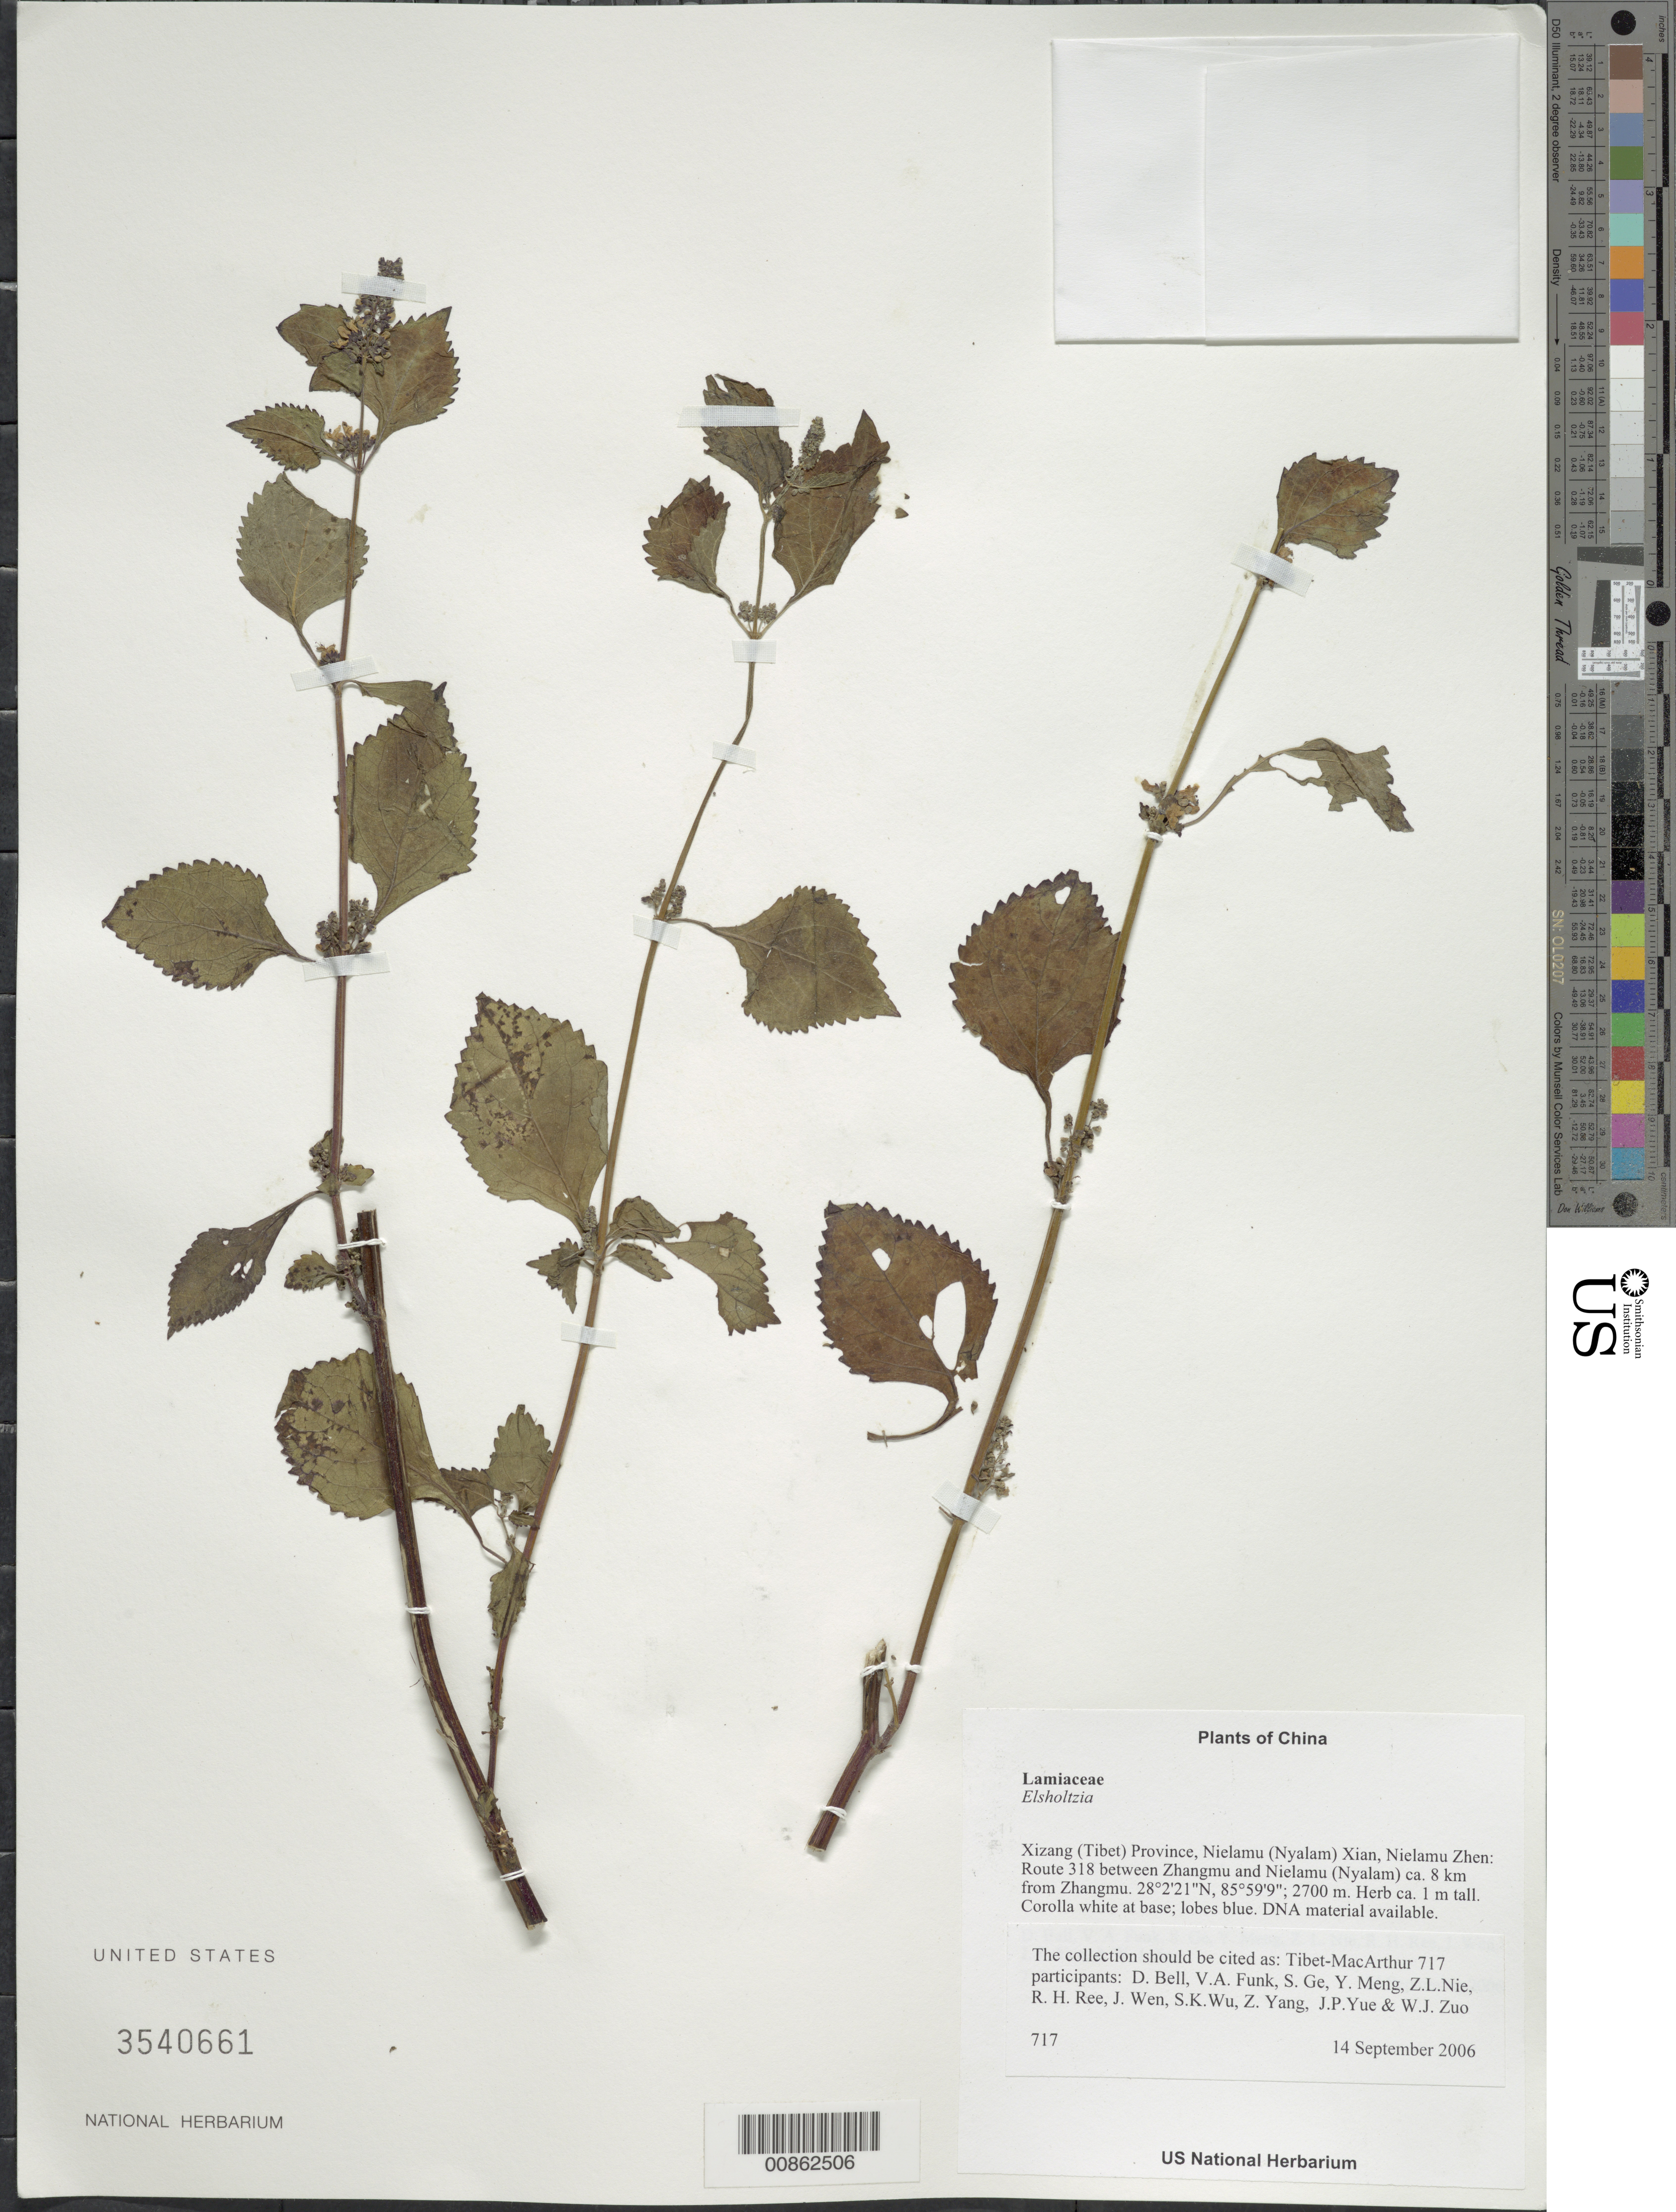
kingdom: Plantae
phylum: Tracheophyta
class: Magnoliopsida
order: Lamiales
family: Lamiaceae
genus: Elsholtzia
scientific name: Elsholtzia sp.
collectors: Tibet-MacArthur, D. A. Bell, V. Funk, S. Ge, Y. Meng, Z. Nie, R. Ree, J. Wen, J. Yue & W. Zuo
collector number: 717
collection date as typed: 14 Sep 2006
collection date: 2006-09-14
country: China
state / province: Xizang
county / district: Nielamu (Nyalam) Xian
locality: Nielamu Zhen. Route 318 between Zhangmu and Nielamu (Nyalam) ca. 8 km from Zhangmu.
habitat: Rocky slope with scattered shrubs.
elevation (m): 2700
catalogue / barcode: US 3540661